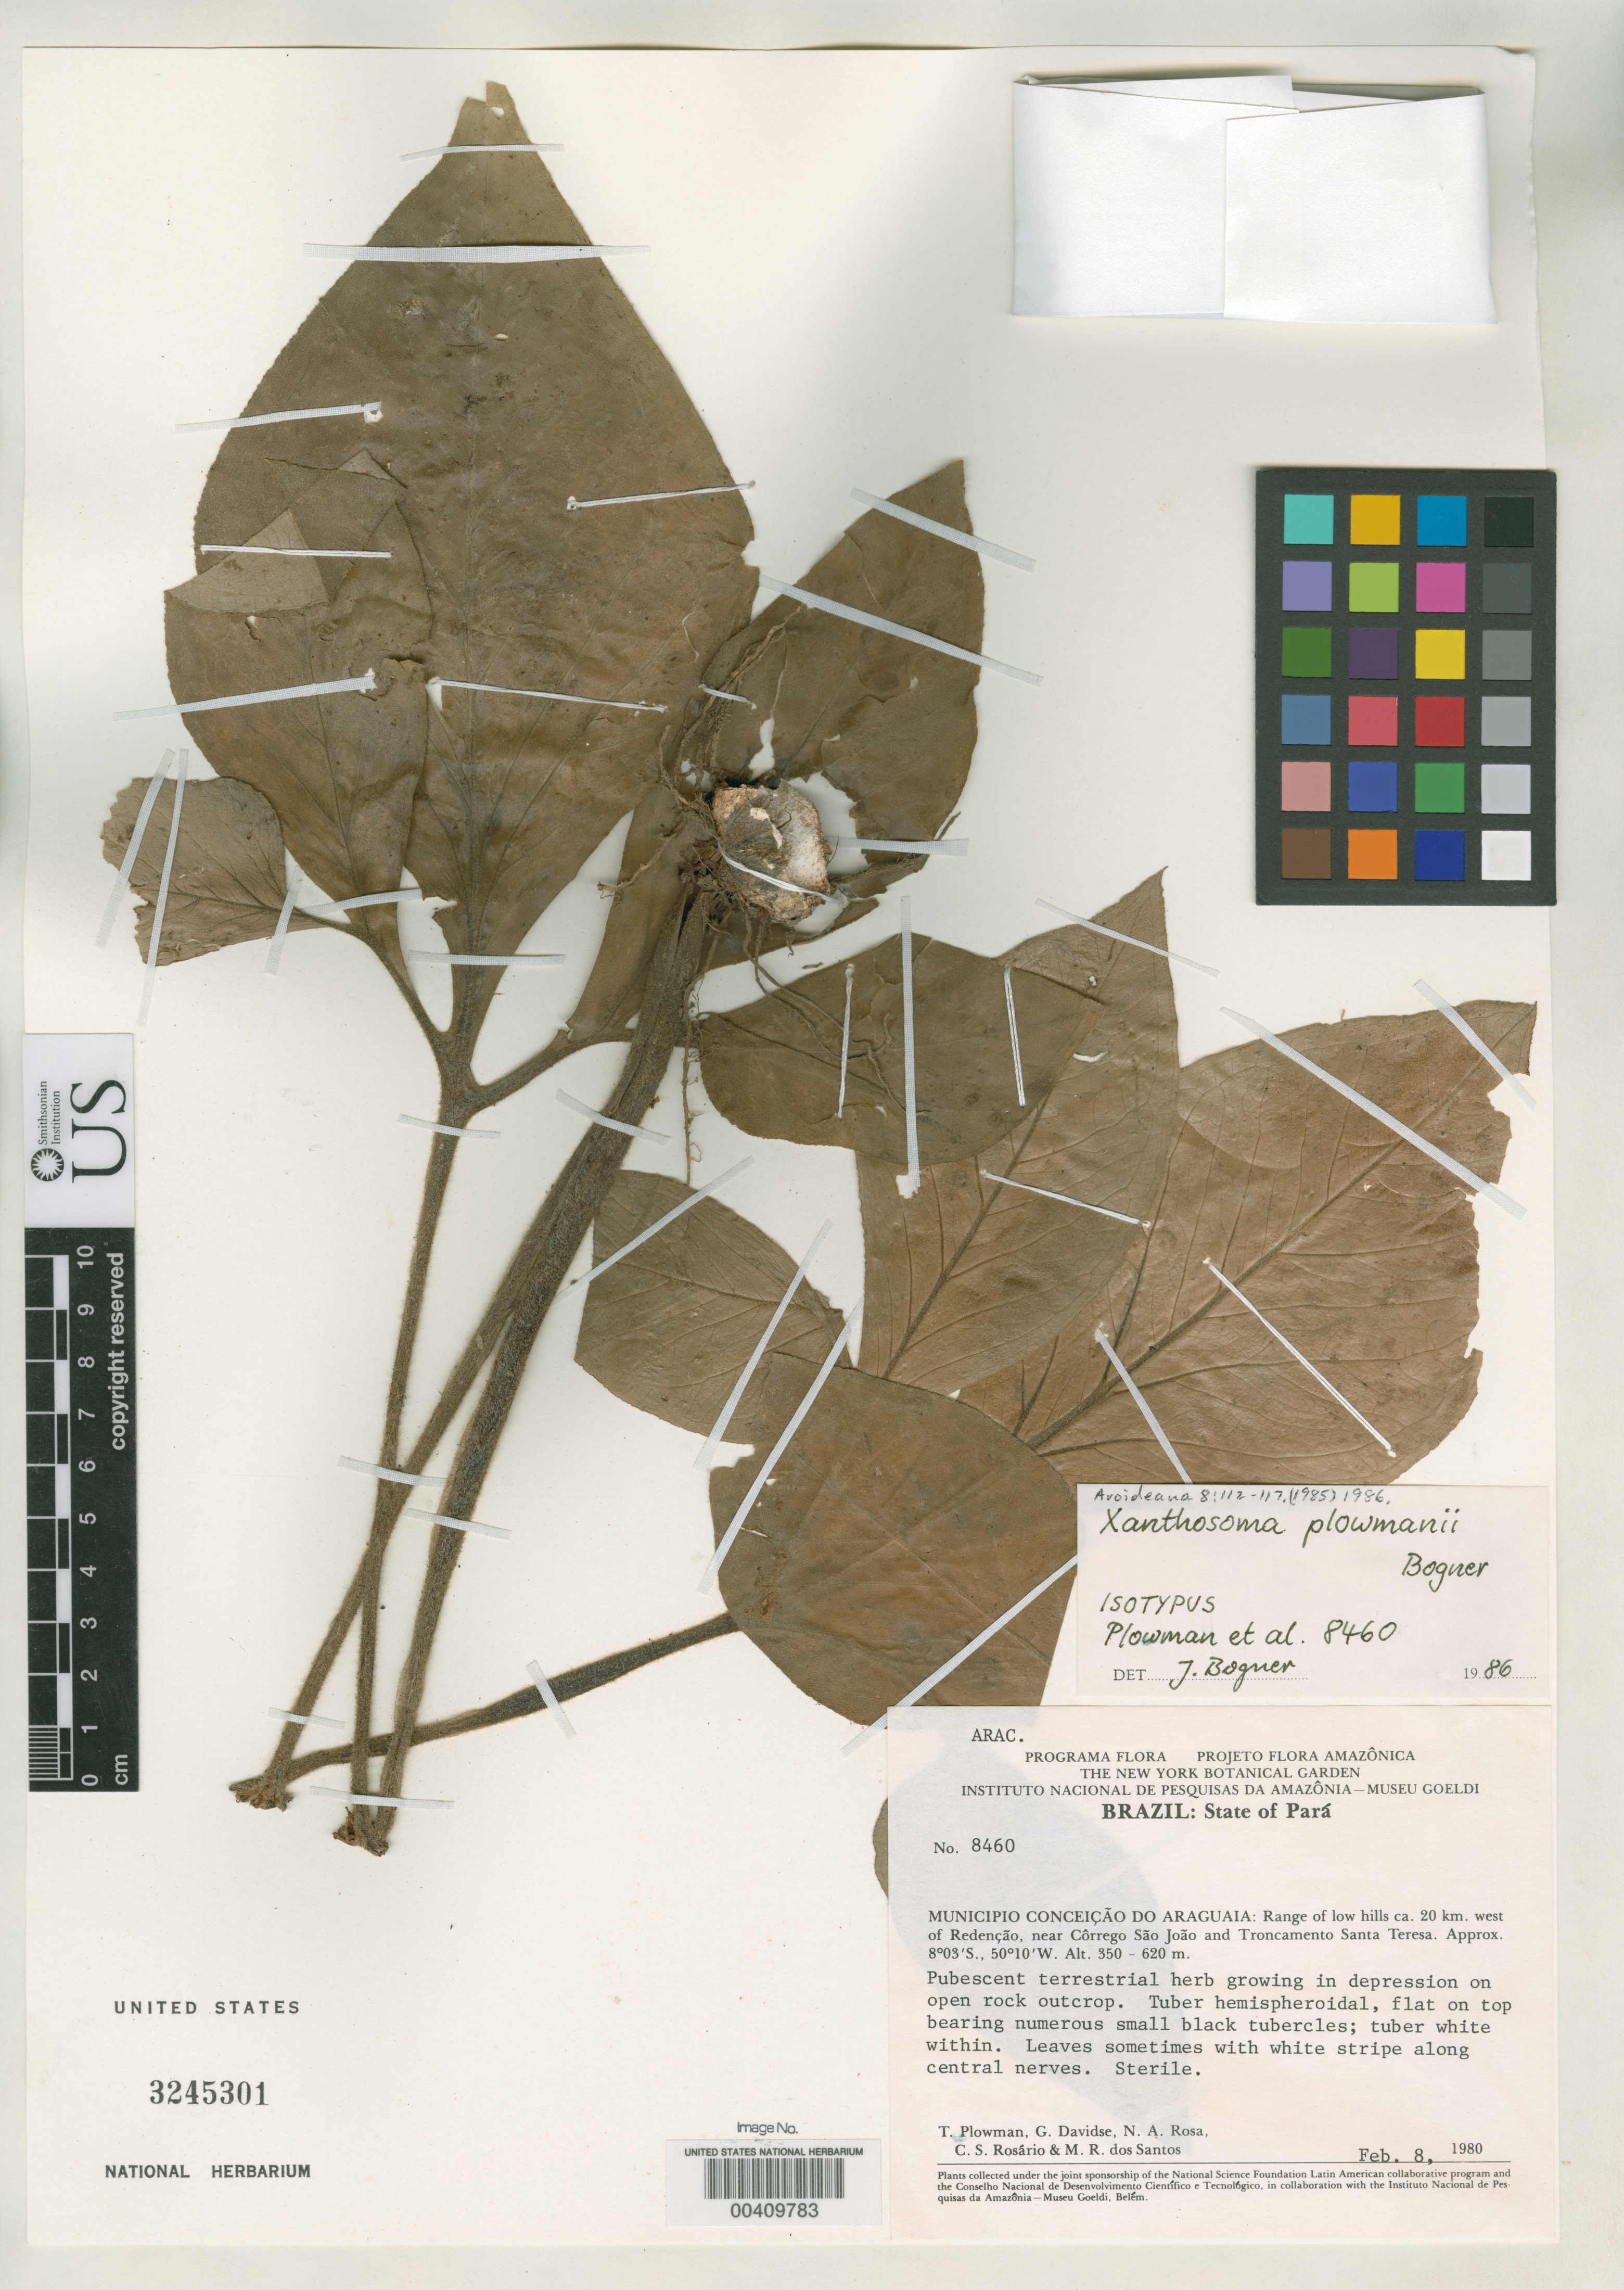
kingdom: Plantae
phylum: Tracheophyta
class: Liliopsida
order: Alismatales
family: Araceae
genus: Xanthosoma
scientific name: Xanthosoma plowmanii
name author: Bogner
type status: Isotype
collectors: T. Plowman, G. Davidse, N. A. Rosa, C. S. Rosário & M. R. Santos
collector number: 8460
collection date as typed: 08 Feb 1980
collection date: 1980-02-08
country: Brazil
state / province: Pará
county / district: Conceição do Araguaia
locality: Ca. 20 km W of Redencao, near Corrego Sao Joao & Troncamento Santo Teresa.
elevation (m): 350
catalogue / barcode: US 3245301